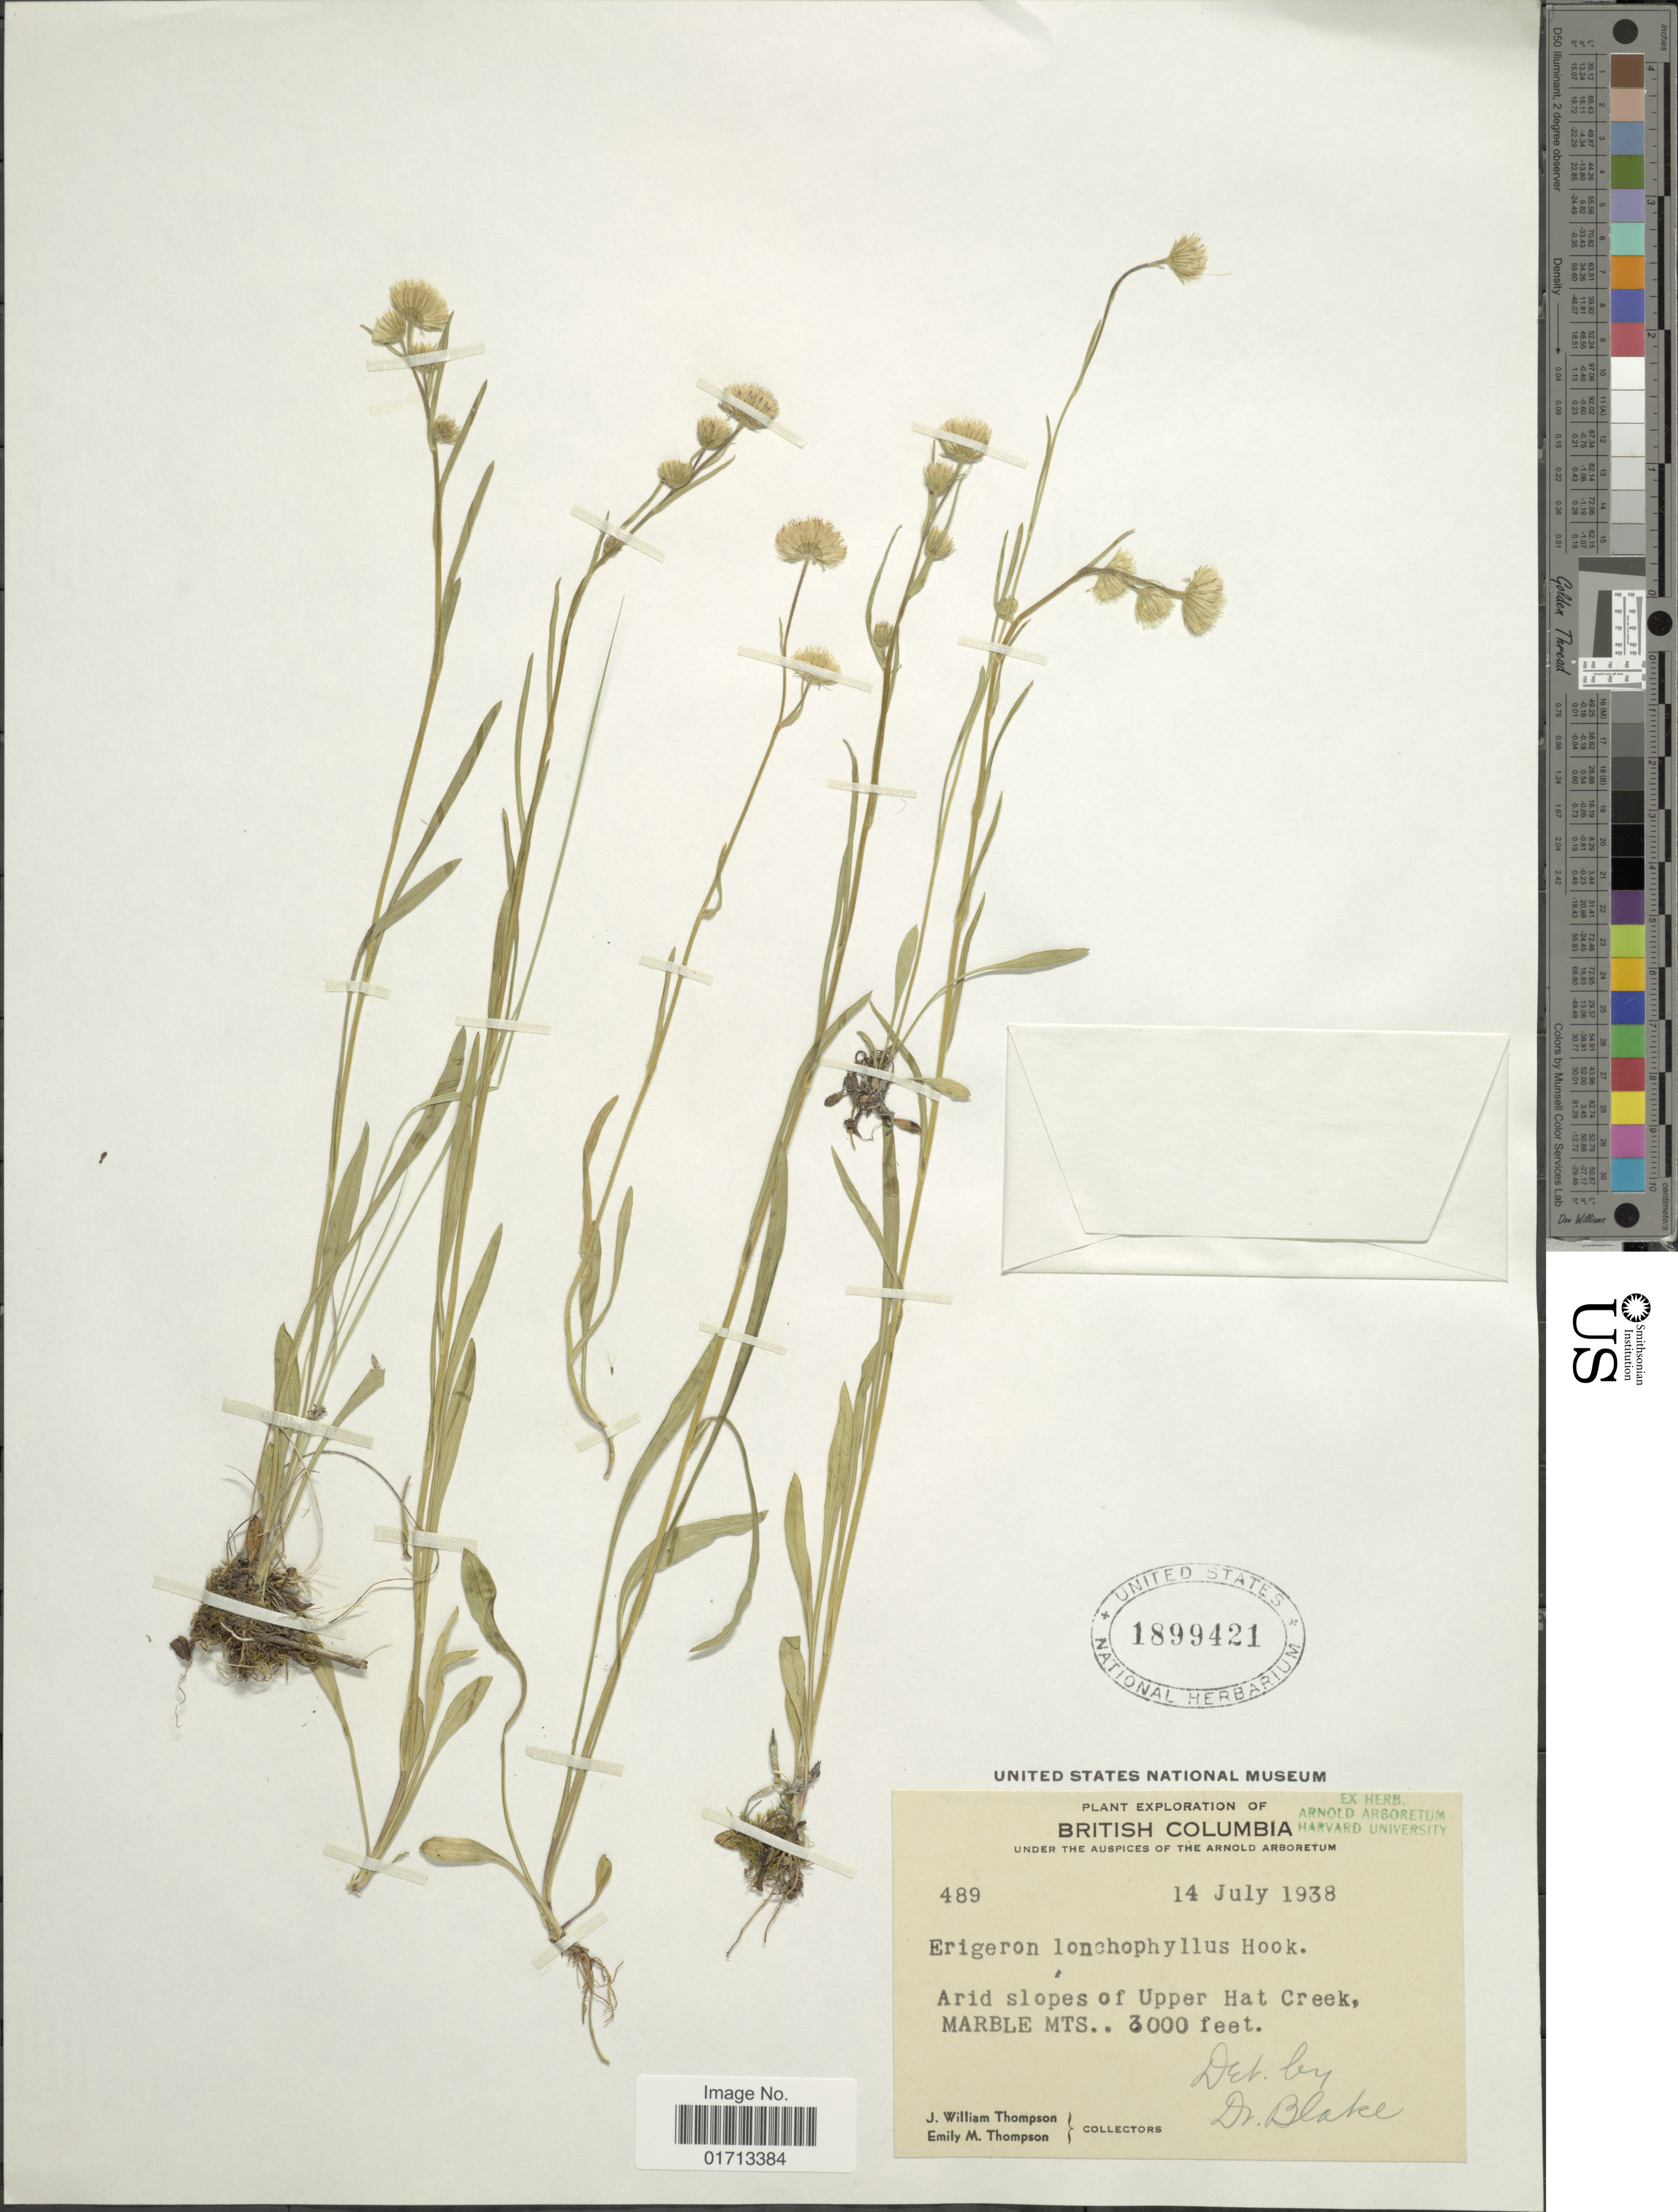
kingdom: Plantae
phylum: Tracheophyta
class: Magnoliopsida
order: Asterales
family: Asteraceae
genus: Erigeron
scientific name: Erigeron lonchophyllus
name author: Hook.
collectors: J. W. Thompson & E. M. Thompson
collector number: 489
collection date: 1938-07-14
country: Canada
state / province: British Columbia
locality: Arid slopes of Upper Hat Creek, Marble Mts.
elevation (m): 914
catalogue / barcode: US 1899421